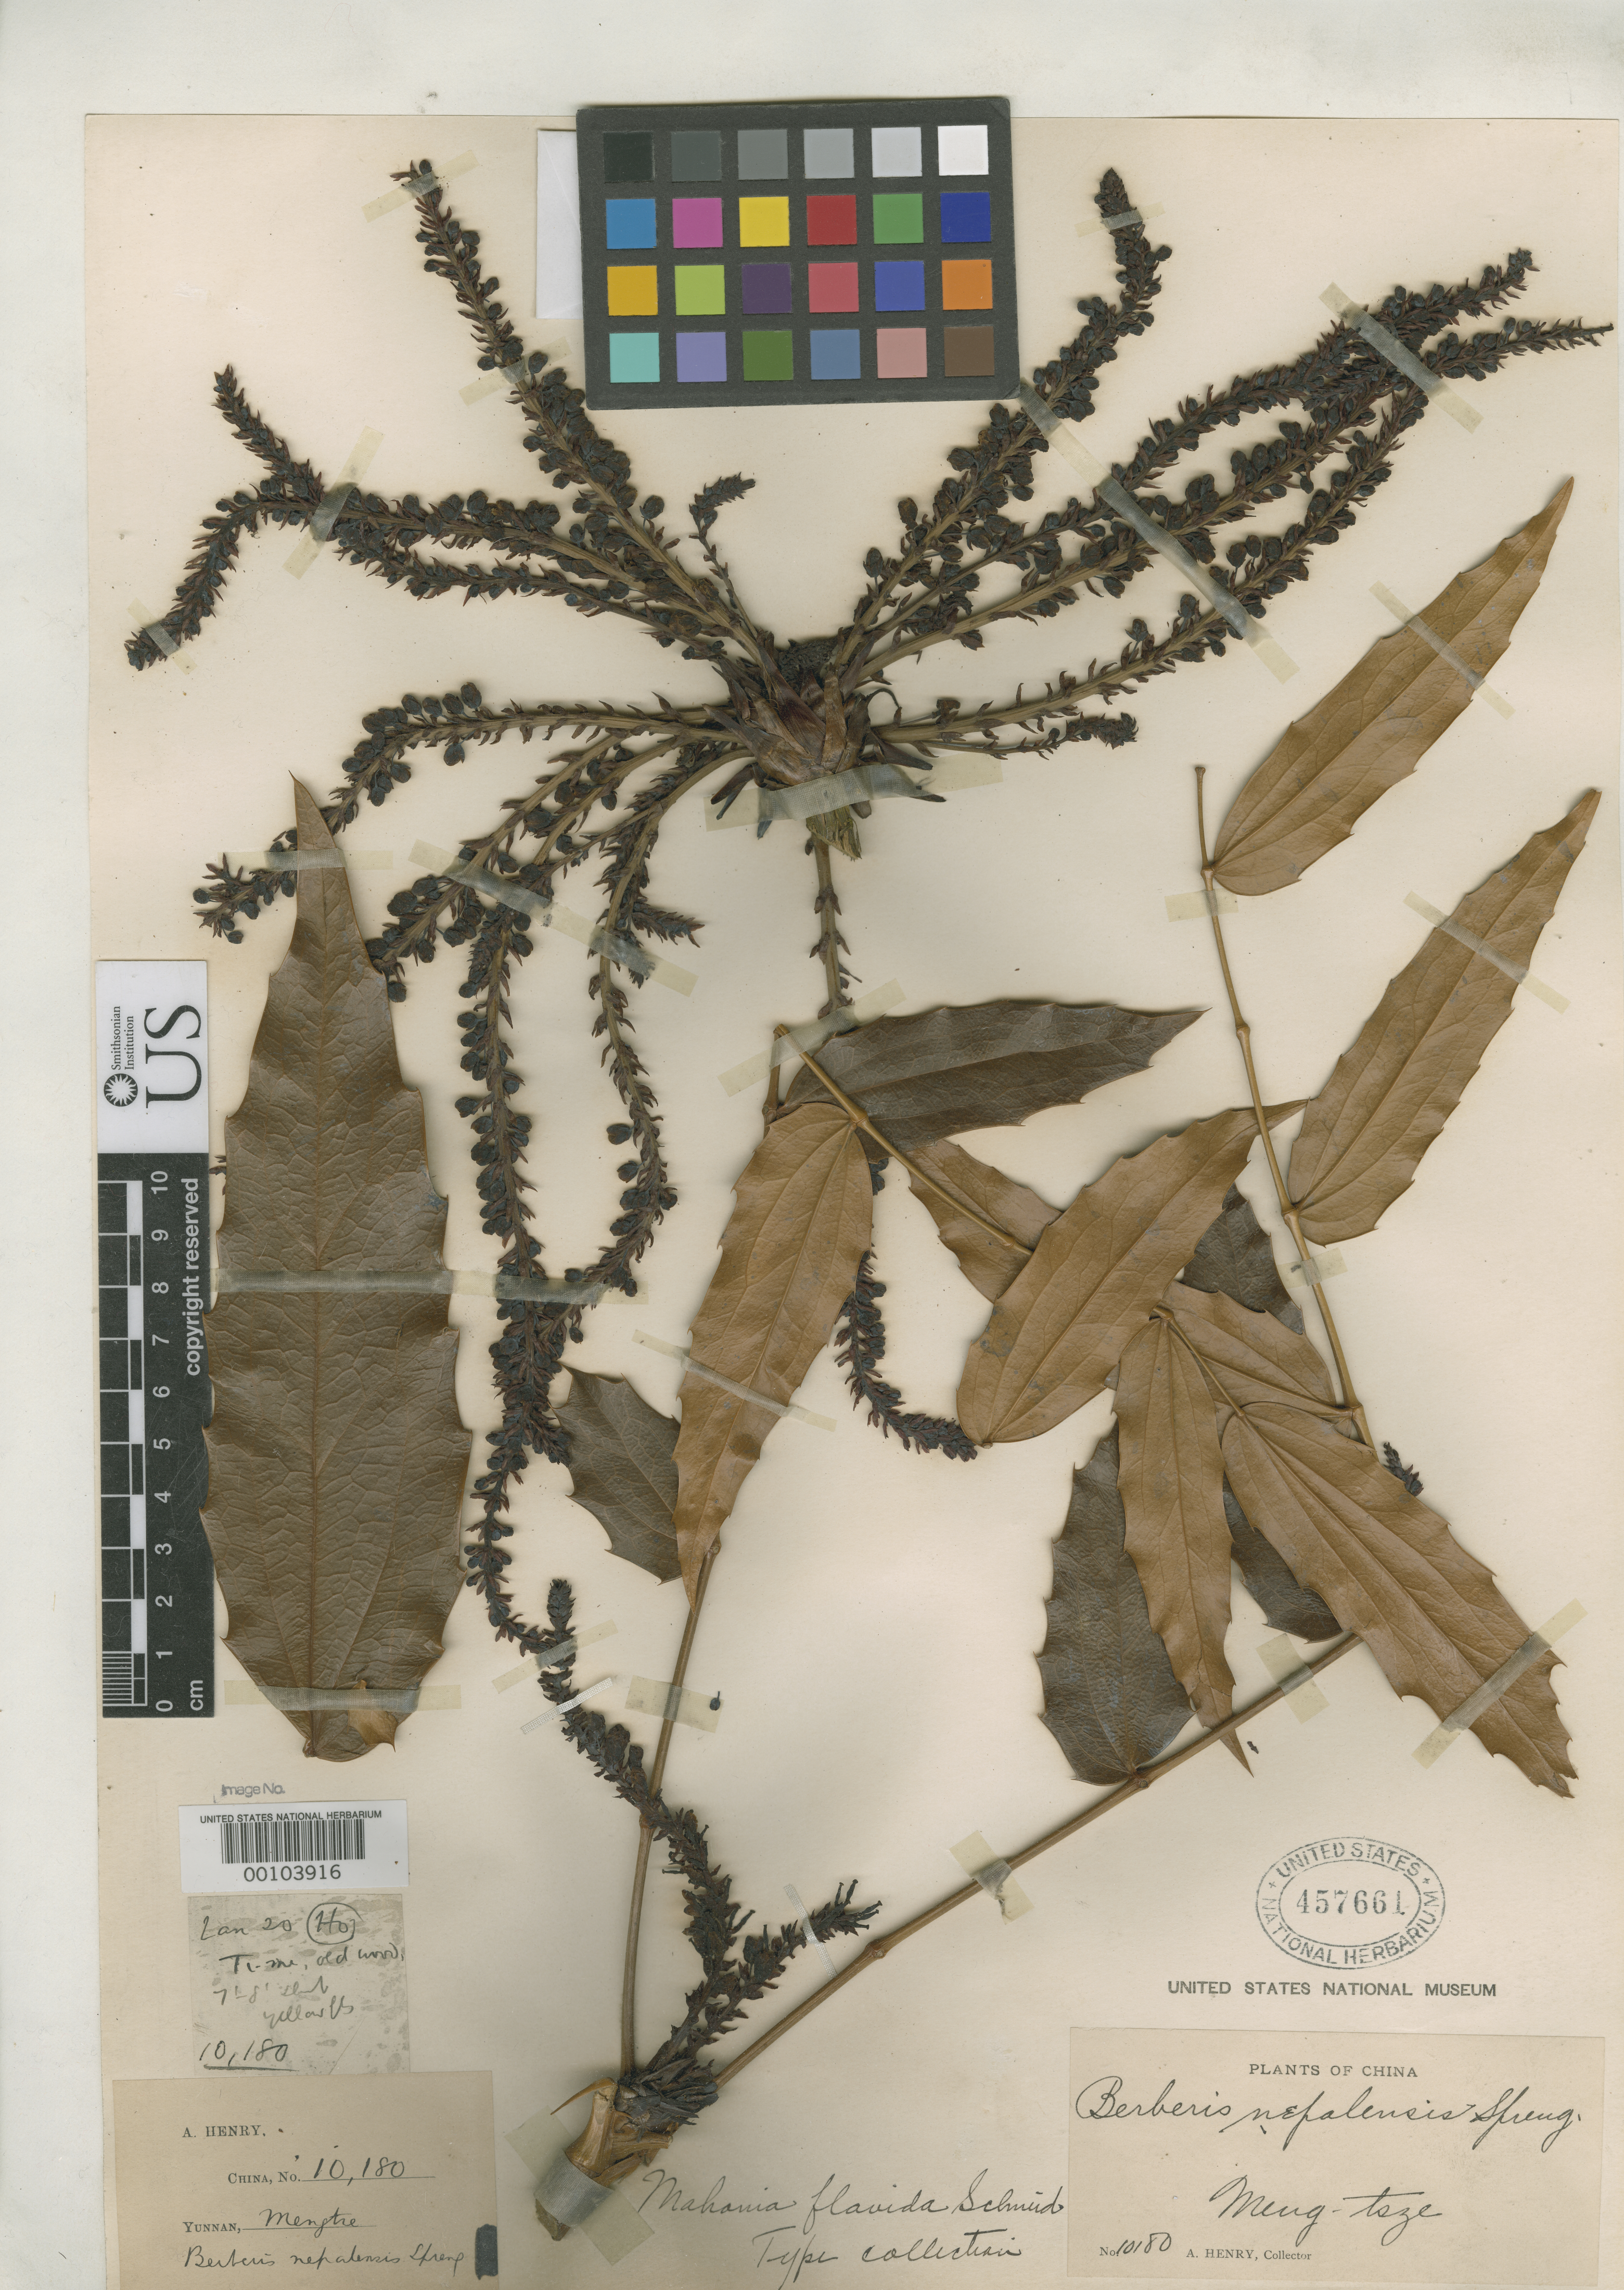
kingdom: Plantae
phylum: Tracheophyta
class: Magnoliopsida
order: Ranunculales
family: Berberidaceae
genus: Mahonia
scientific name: Mahonia flavida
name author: C.K. Schneid. in Sarg.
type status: Isotype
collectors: A. Henry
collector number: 10180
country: China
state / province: Yunnan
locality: Mengtze.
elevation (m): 2000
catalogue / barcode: US 457661